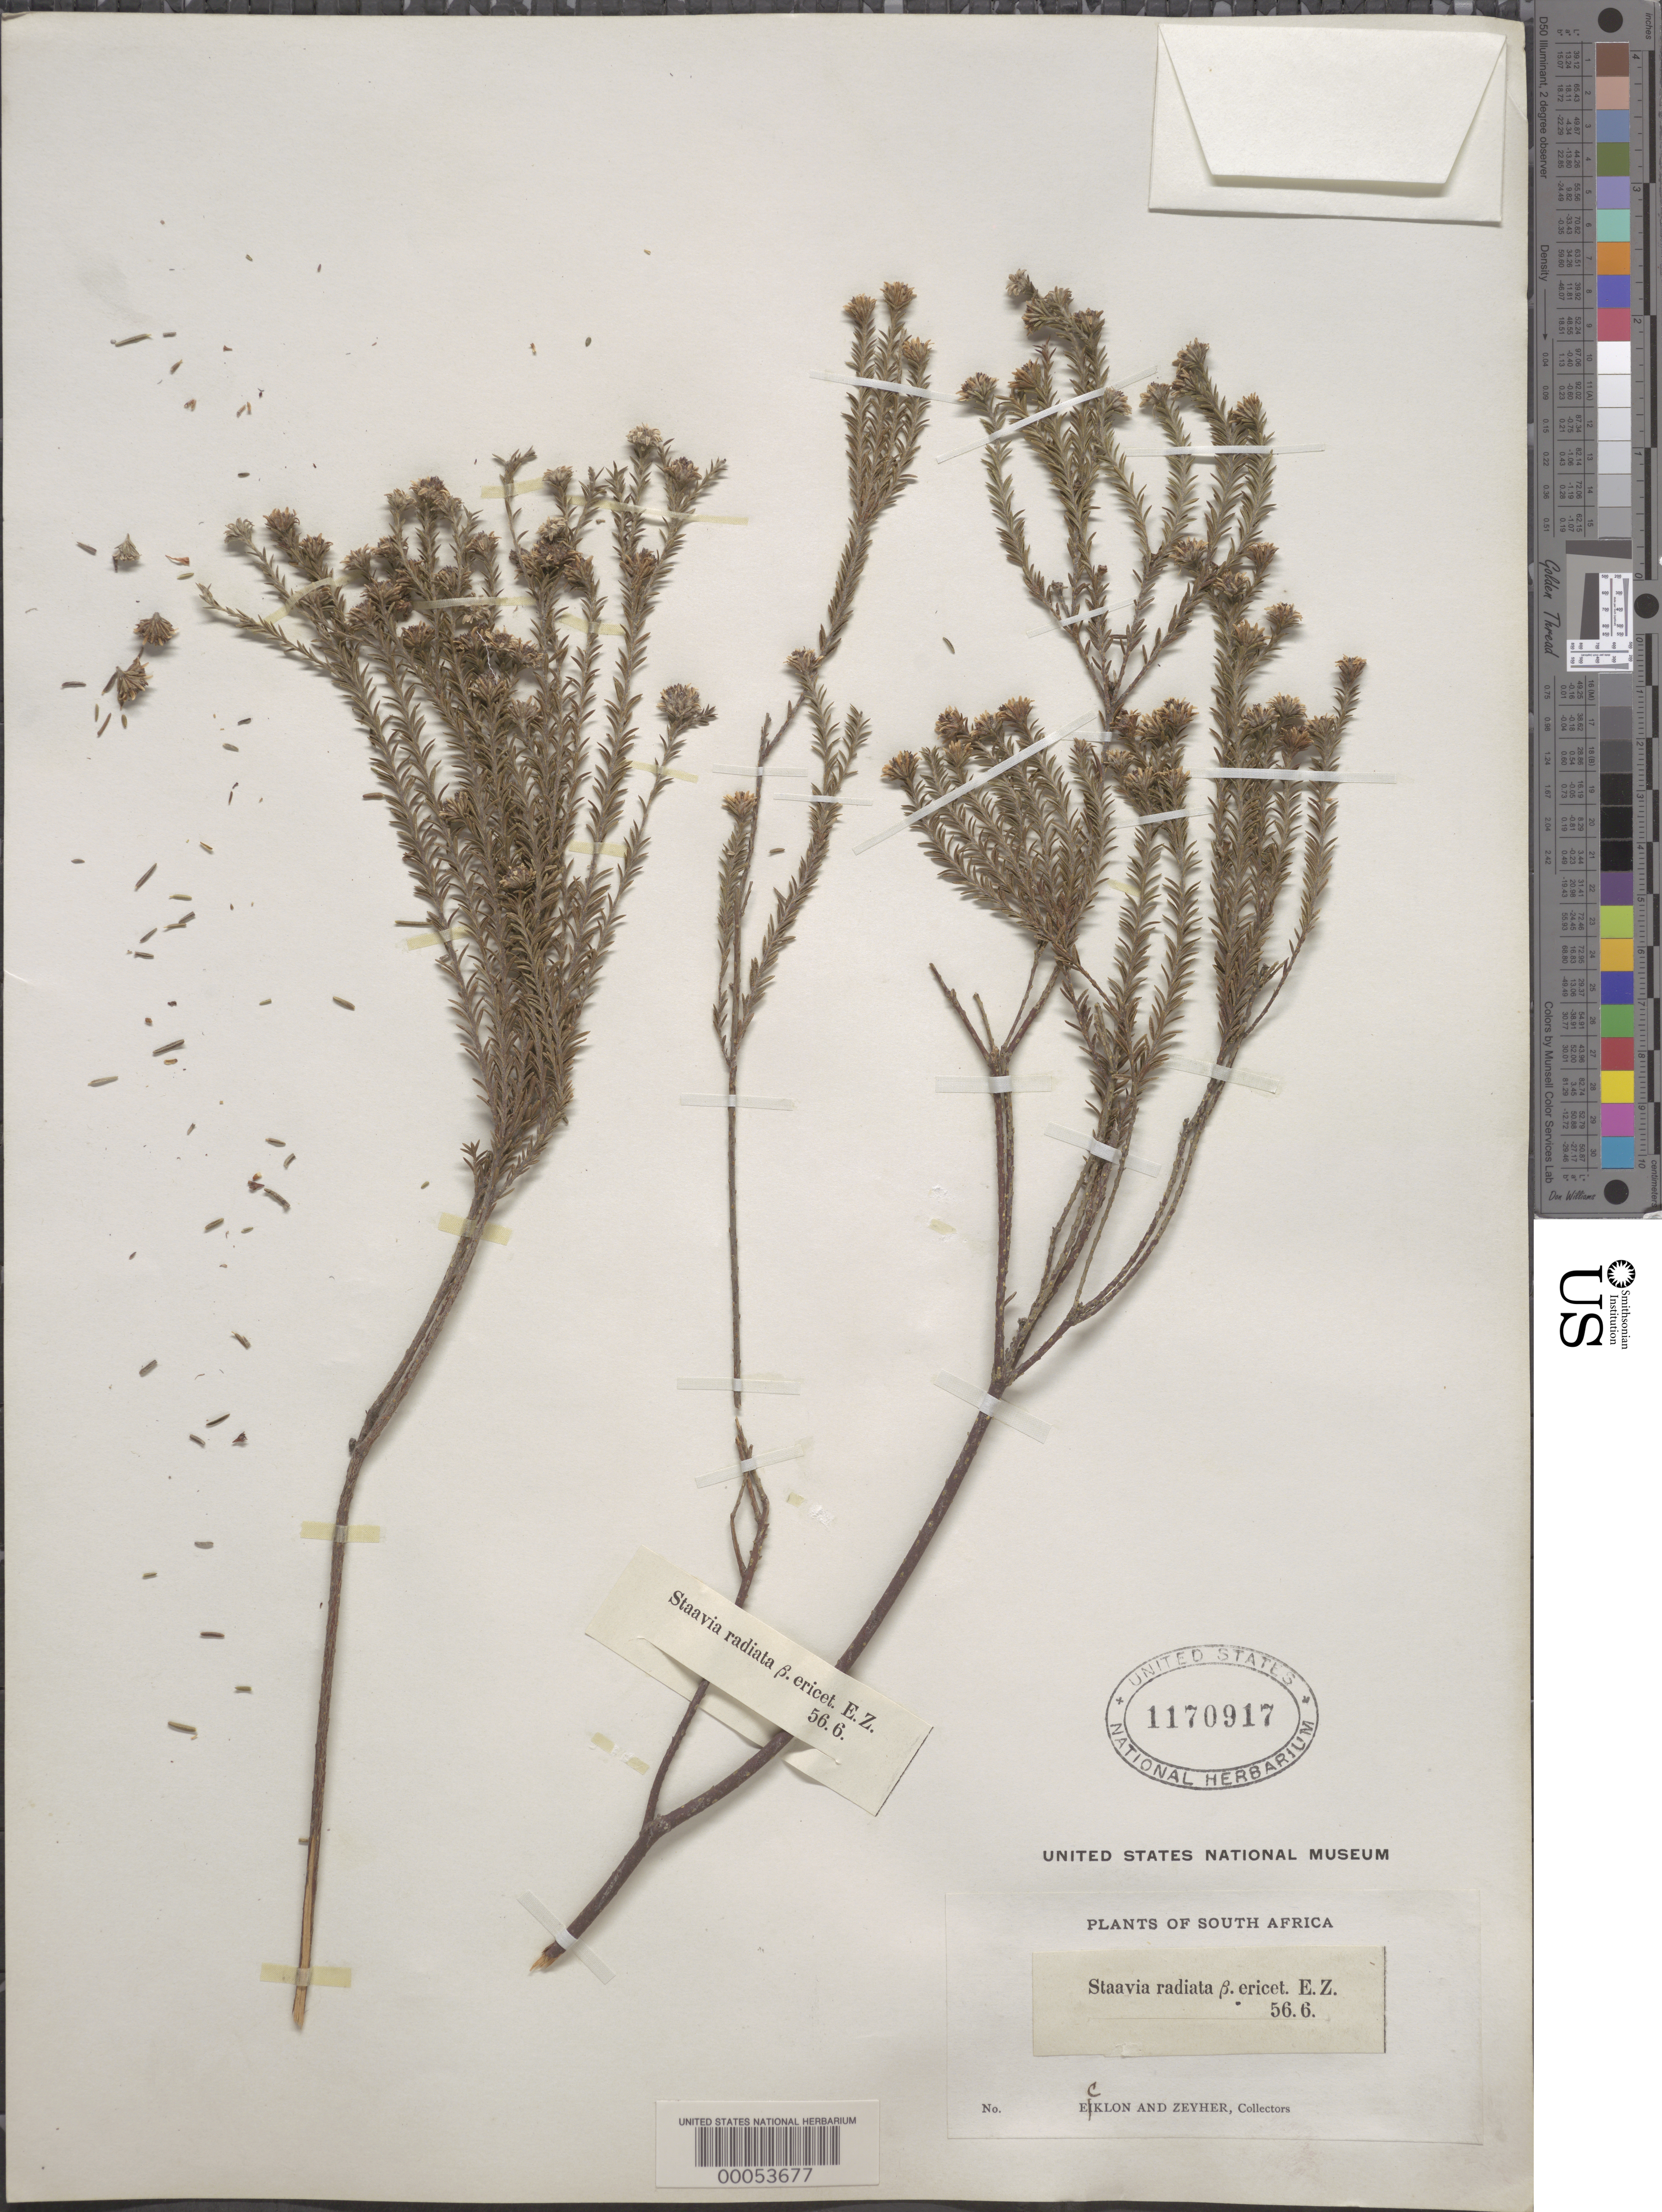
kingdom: Plantae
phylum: Tracheophyta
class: Magnoliopsida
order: Bruniales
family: Bruniaceae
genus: Staavia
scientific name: Staavia radiata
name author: (L.) Dahl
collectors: C. F. Ecklon & C. Zeyher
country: South Africa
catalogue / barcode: US 1170917